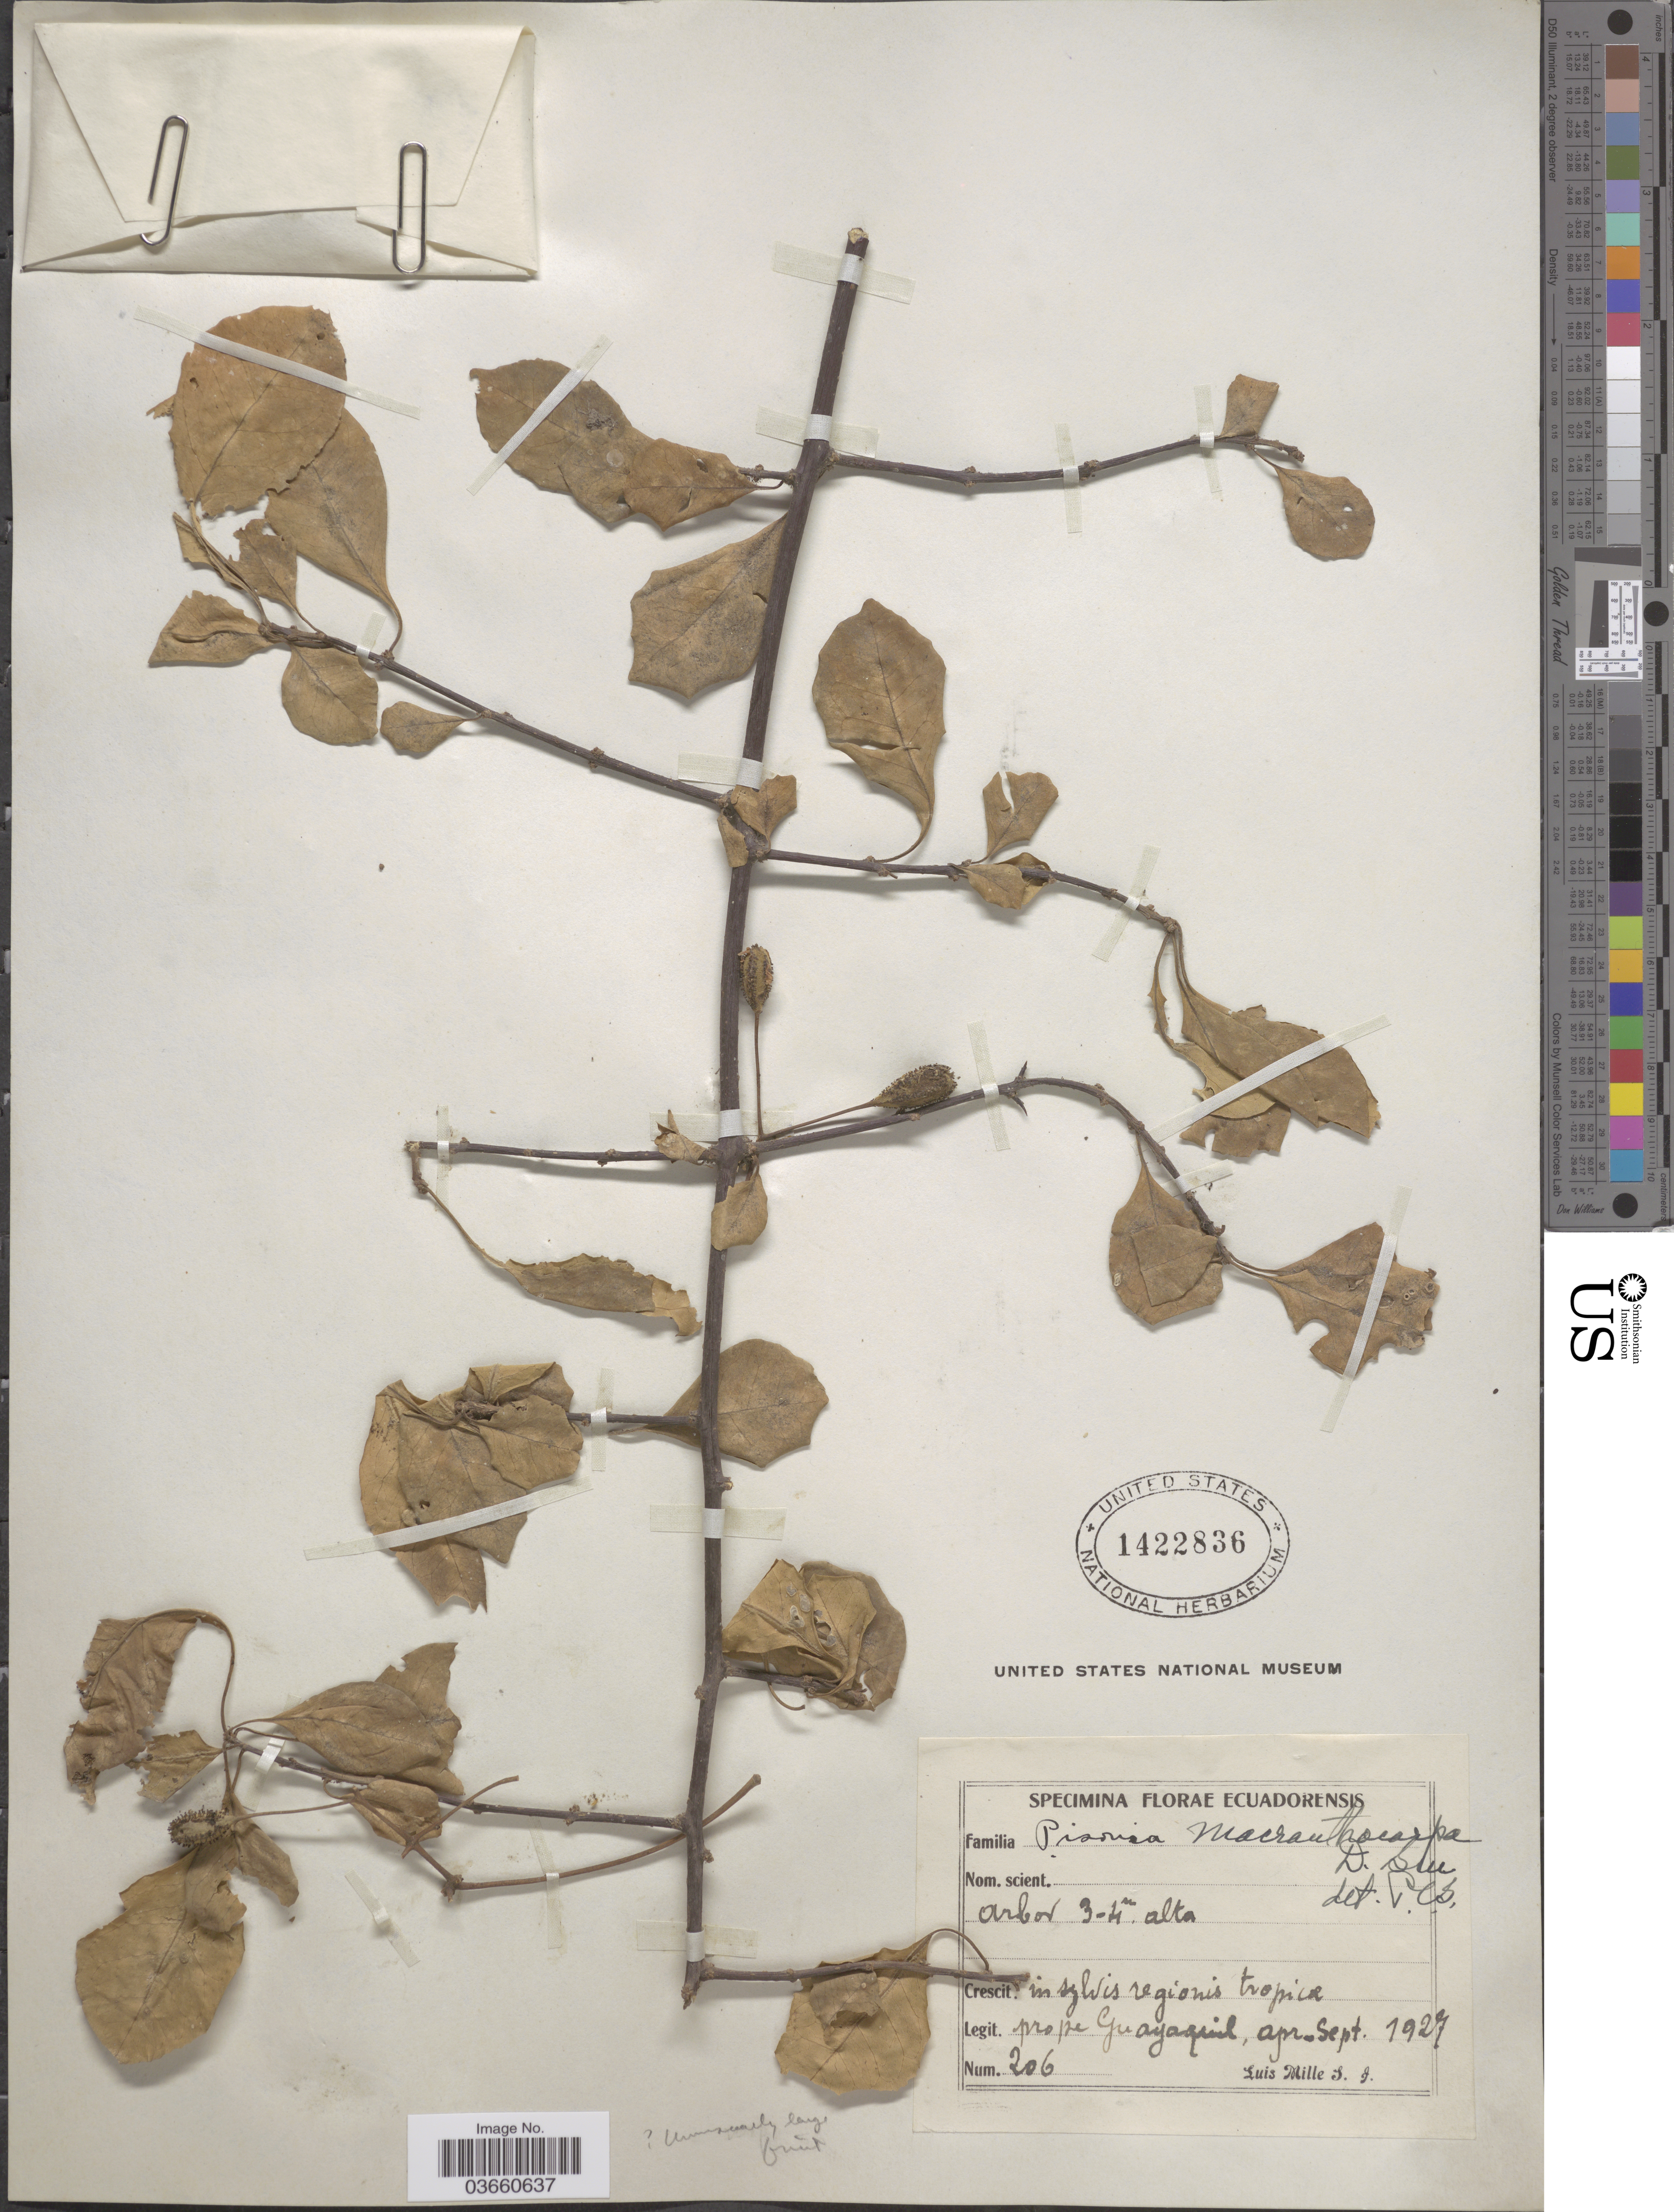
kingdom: Plantae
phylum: Tracheophyta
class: Magnoliopsida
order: Caryophyllales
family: Nyctaginaceae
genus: Pisonia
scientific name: Pisonia macranthocarpa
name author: (Donn. Sm.) Donn. Sm.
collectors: L. Mille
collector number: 206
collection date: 1927-04/1927-09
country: Ecuador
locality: Prope Guayaquil.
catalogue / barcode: US 1422836